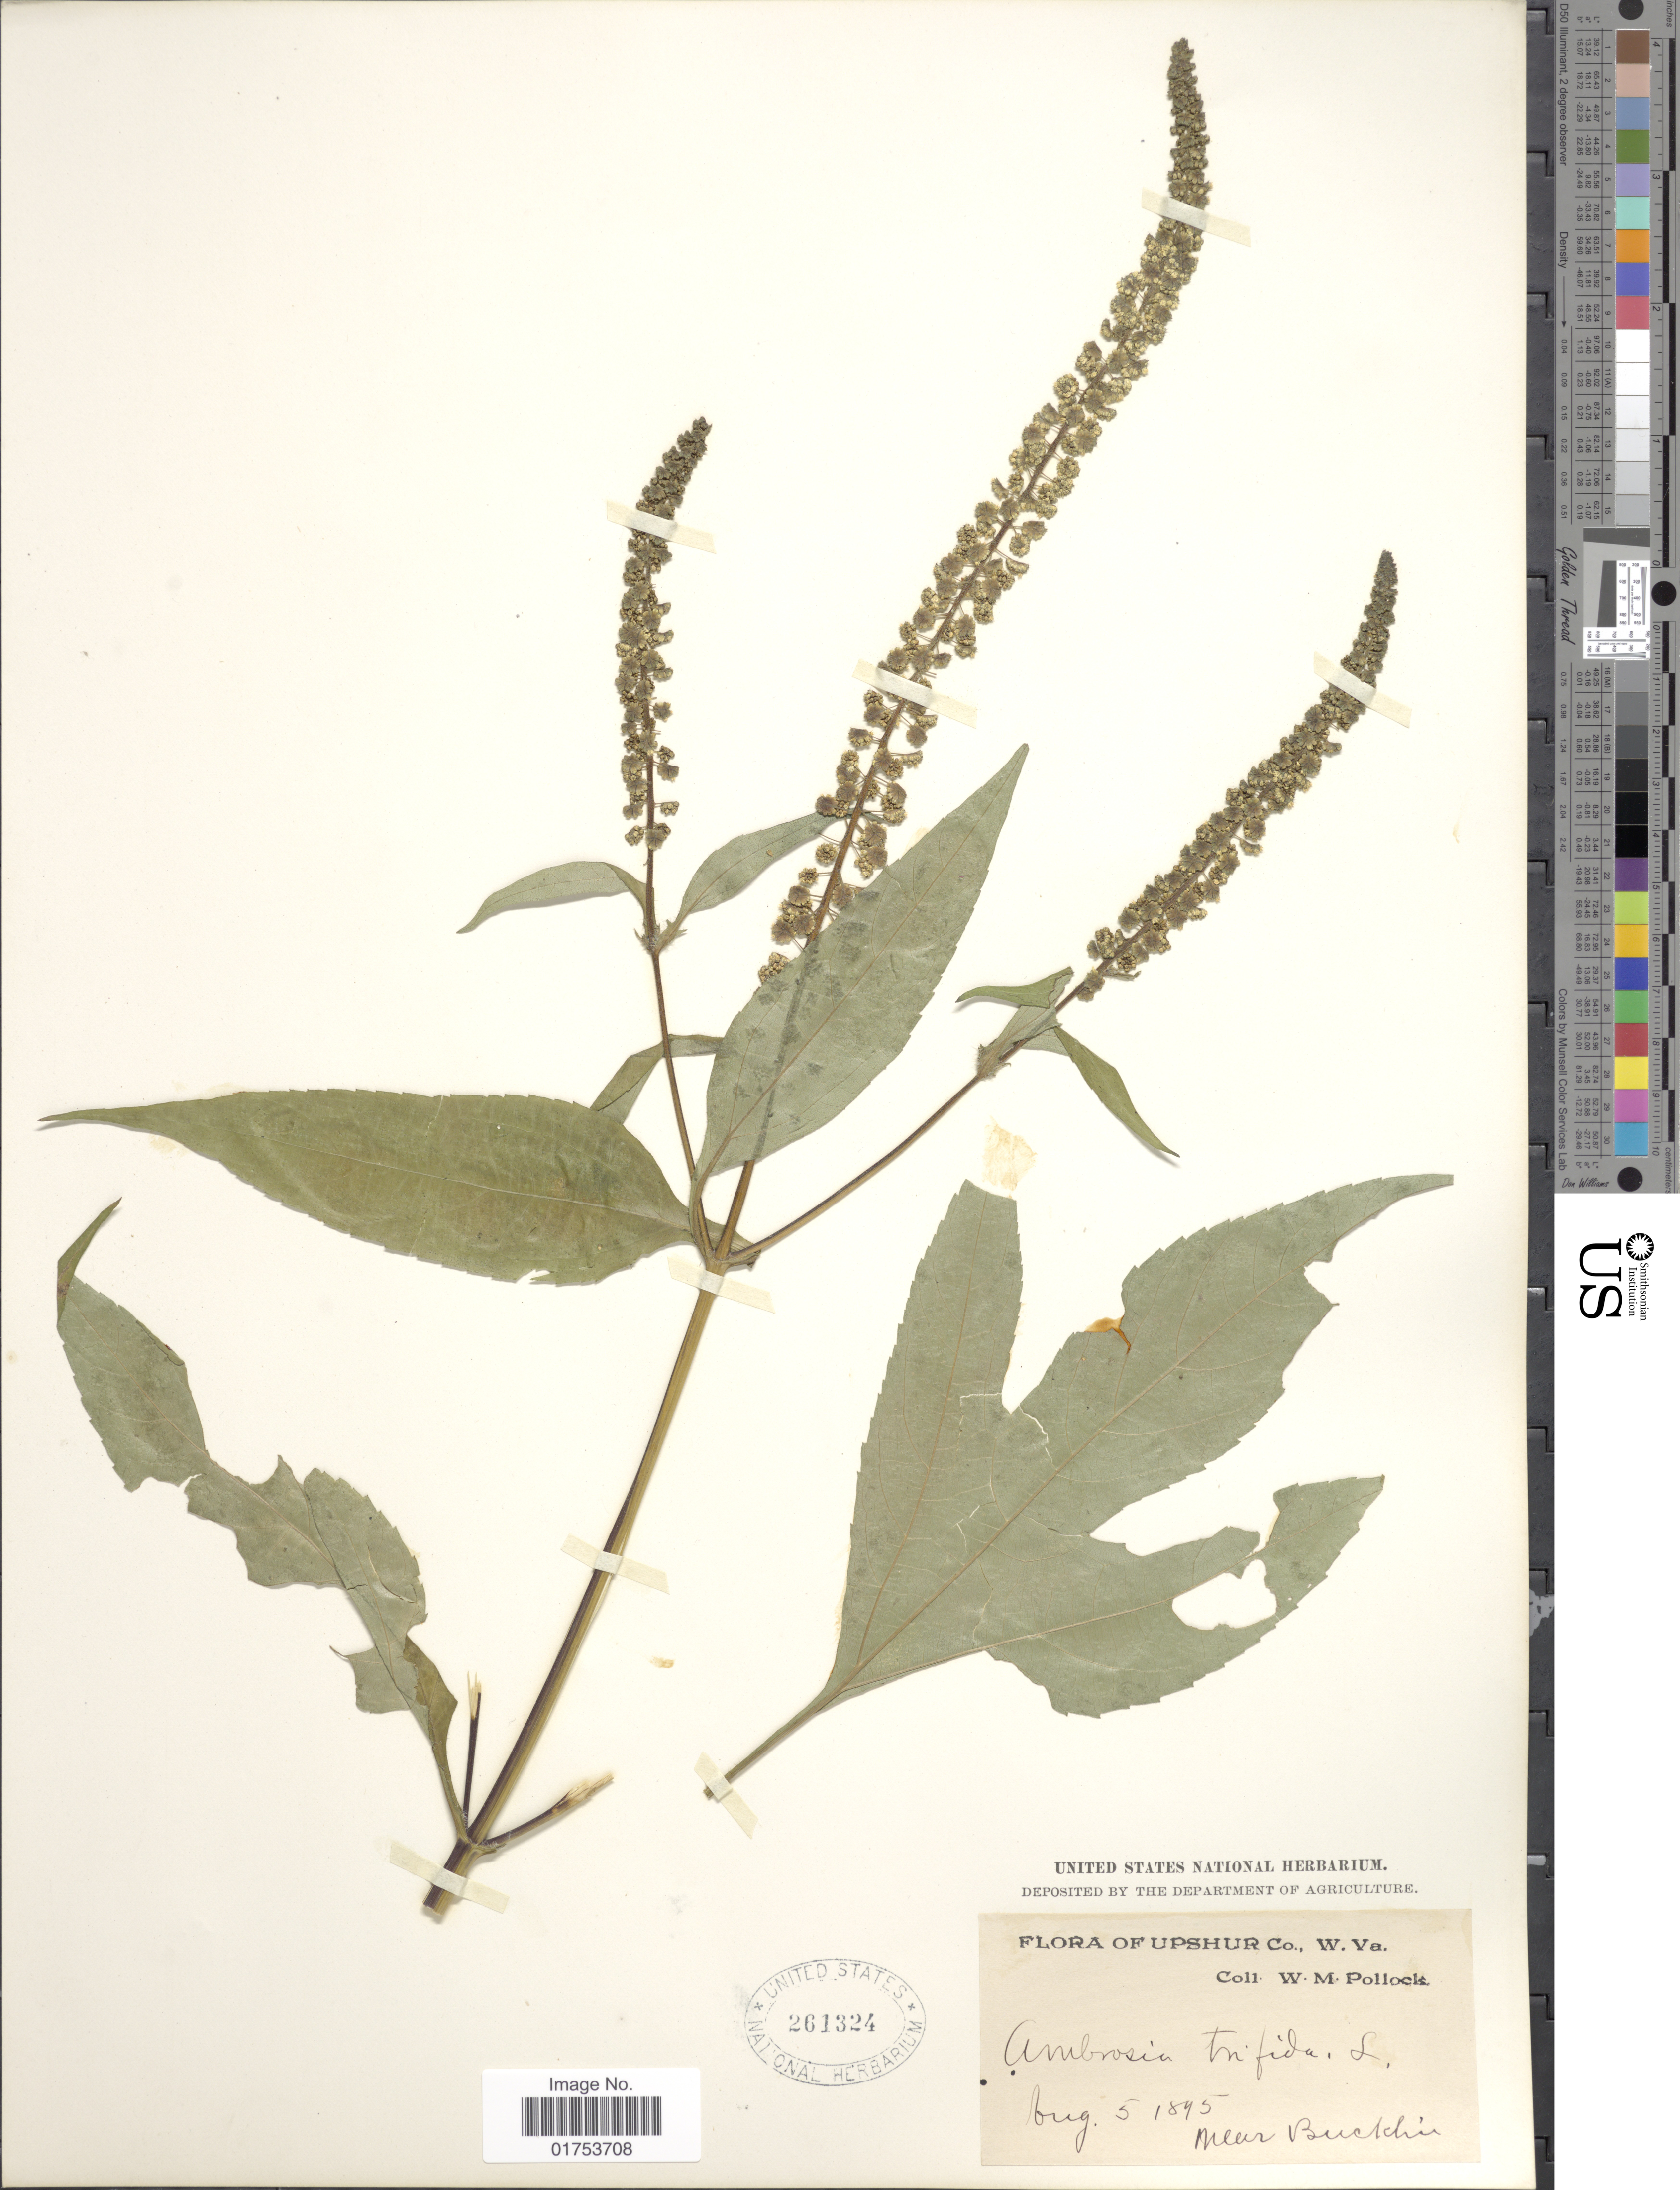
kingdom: Plantae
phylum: Tracheophyta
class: Magnoliopsida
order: Asterales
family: Asteraceae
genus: Ambrosia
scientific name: Ambrosia trifida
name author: L.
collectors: W. M. Pollock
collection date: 1895-08-05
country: United States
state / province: West Virginia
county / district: Upshur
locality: near Bucklin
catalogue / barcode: US 261324